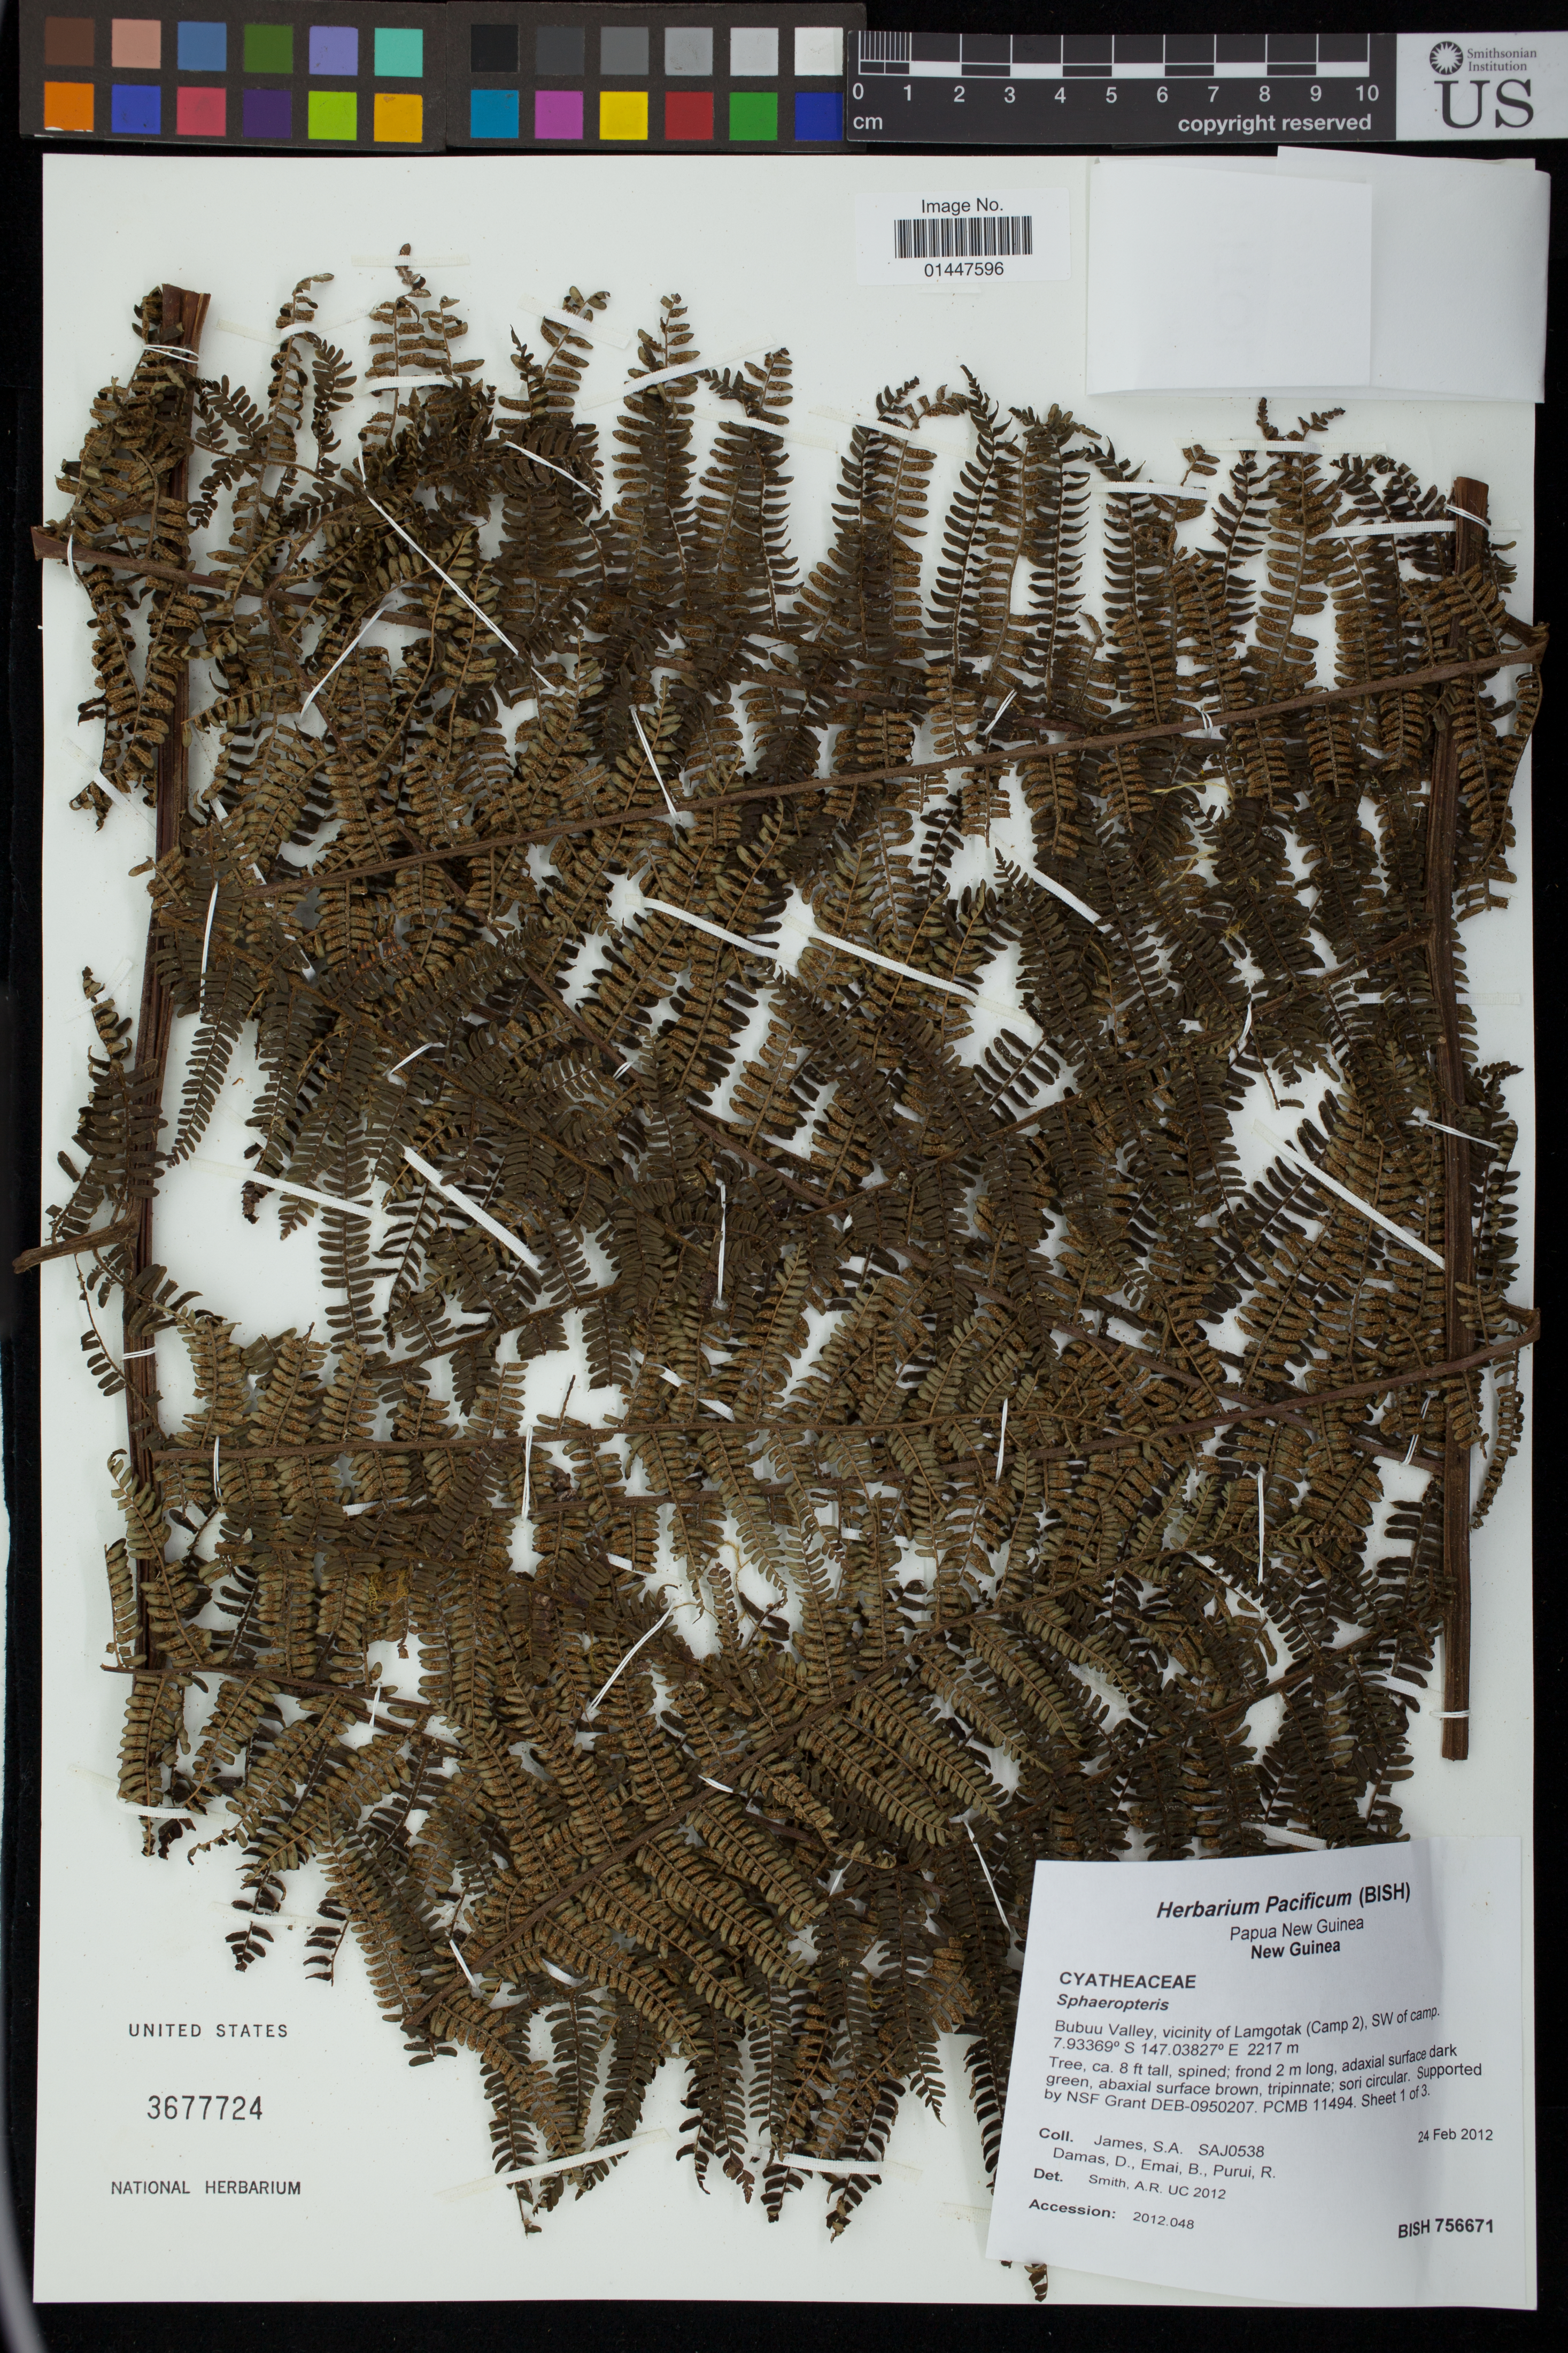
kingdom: Plantae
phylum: Tracheophyta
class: Polypodiopsida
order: Cyatheales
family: Cyatheaceae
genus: Sphaeropteris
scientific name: Sphaeropteris sp.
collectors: S. James, D. Damas, B. Emai & R. Purui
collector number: SAJ0538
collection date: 2012-02-24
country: Papua New Guinea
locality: Bubuu Valley, vicinity of Lamgotak (Camp 2), SW of camp.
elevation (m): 2217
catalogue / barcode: US 3677724